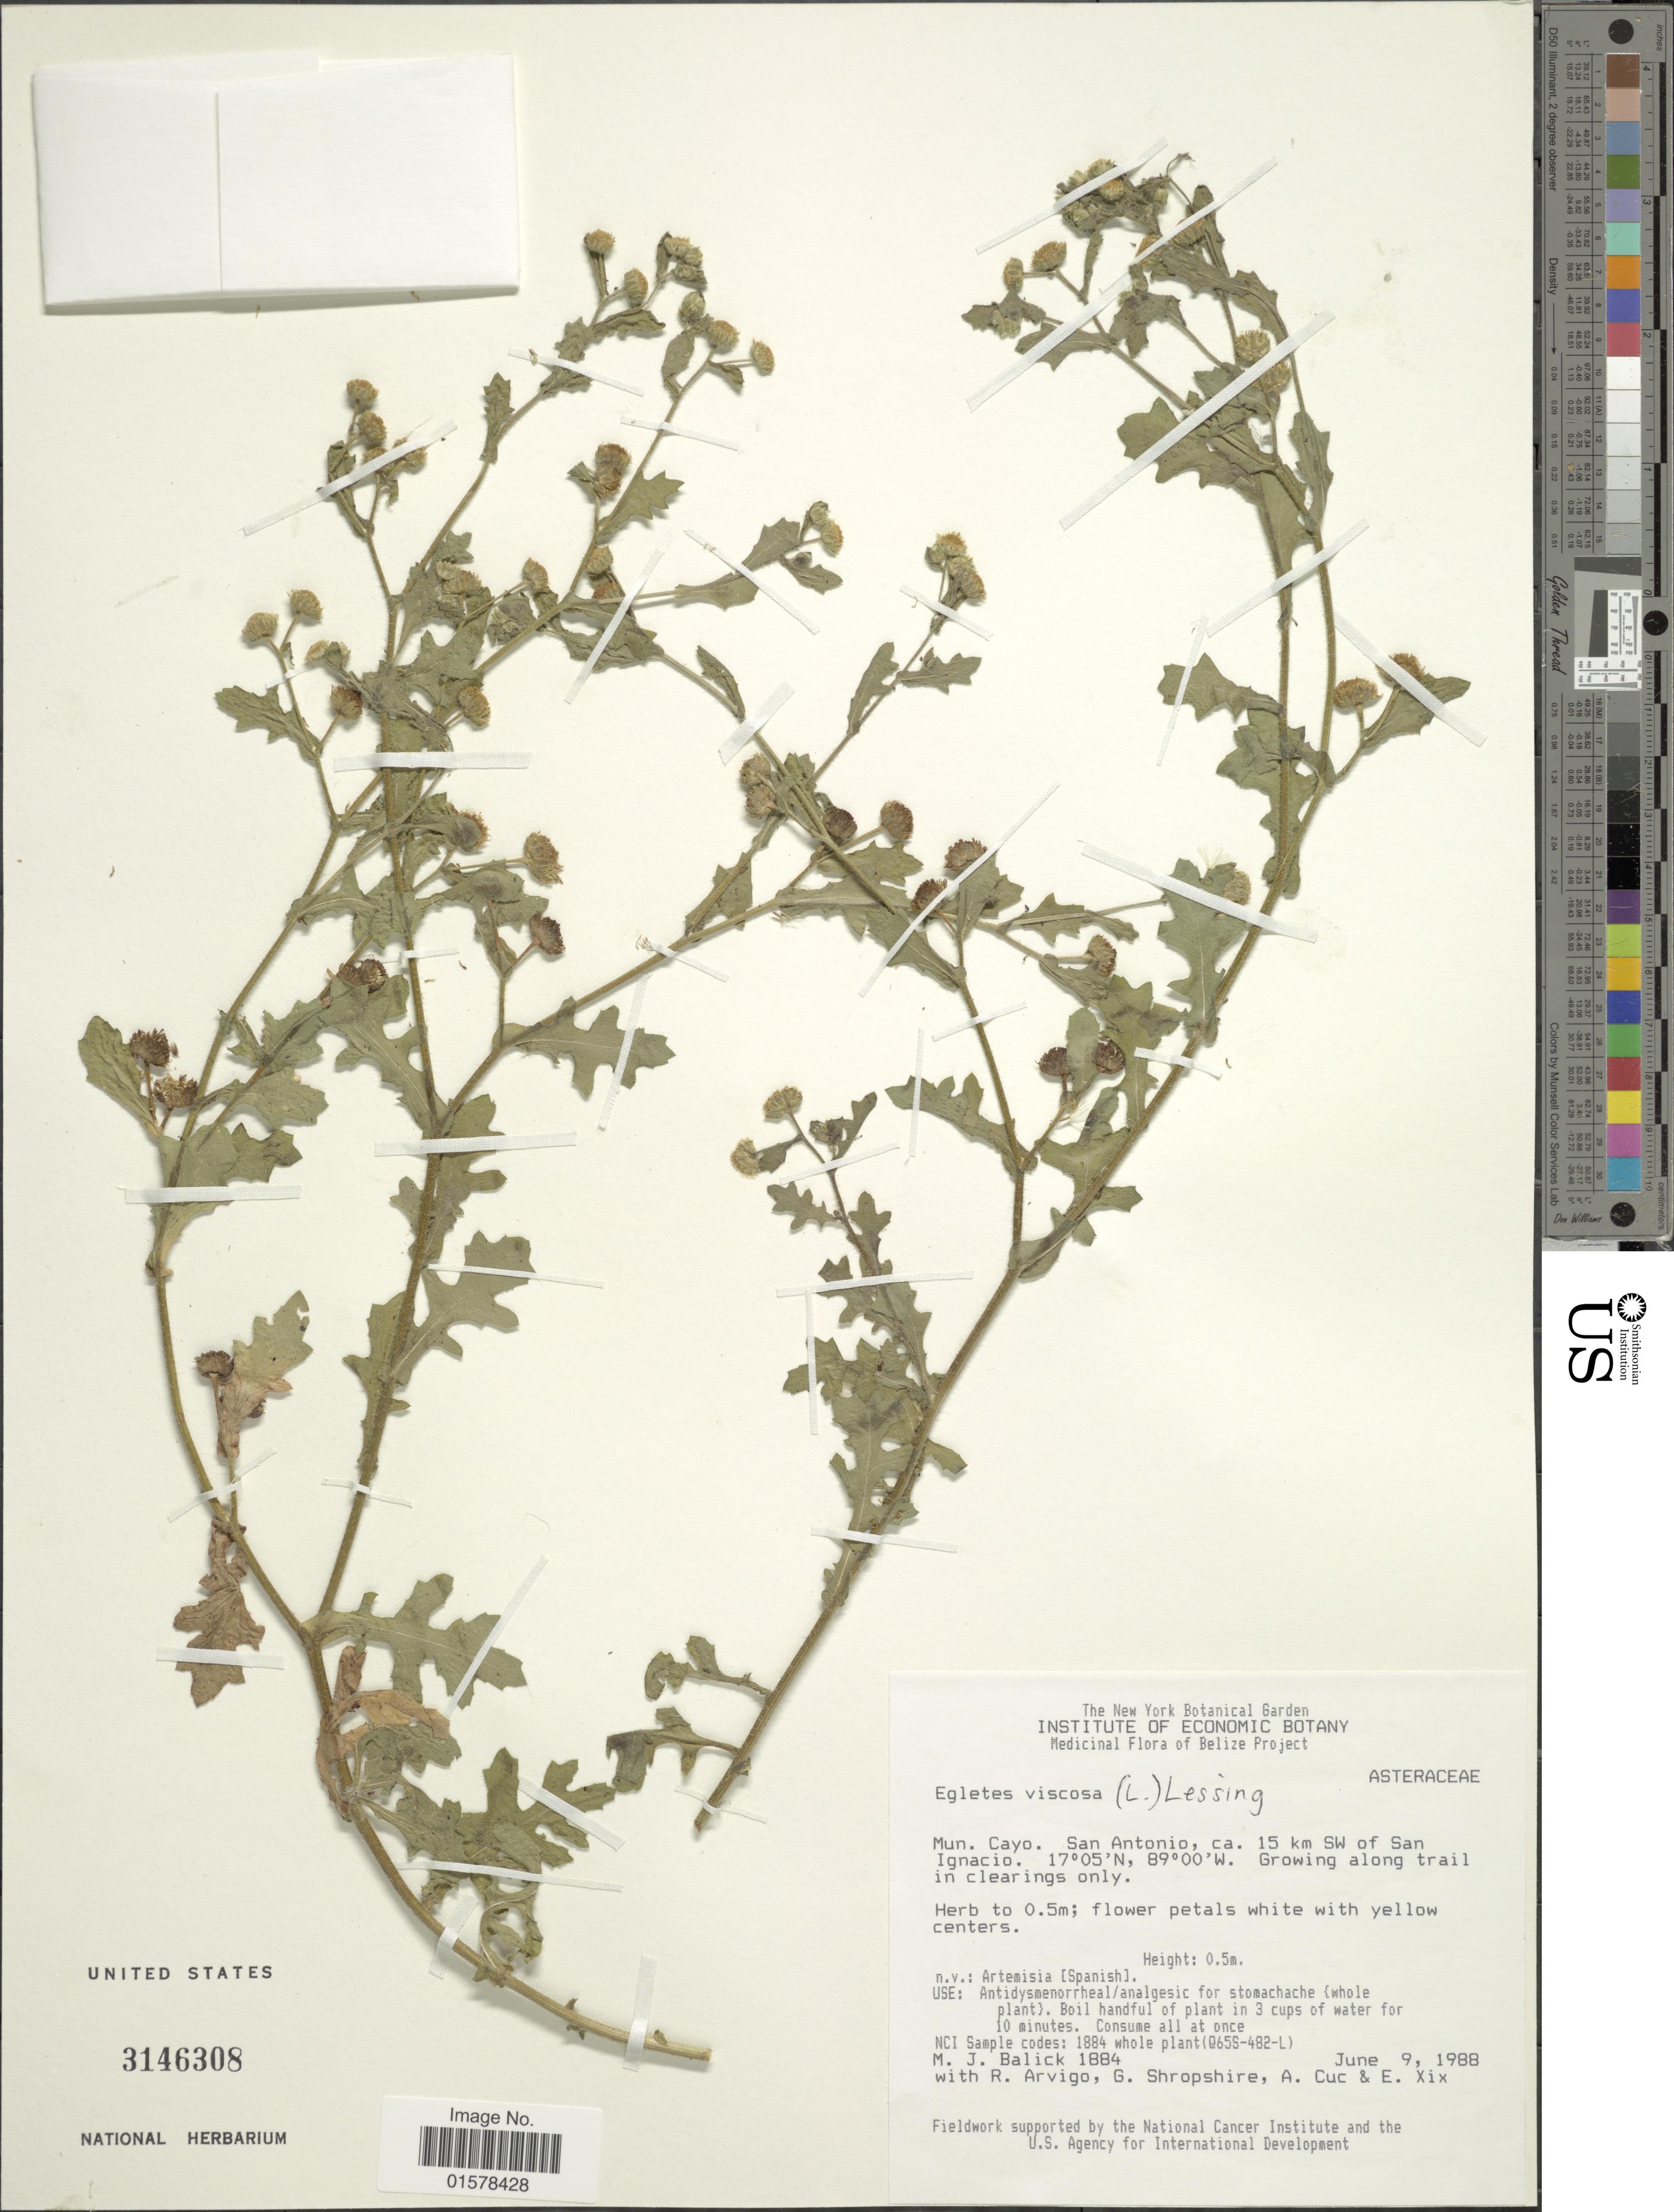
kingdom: Plantae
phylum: Tracheophyta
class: Magnoliopsida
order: Asterales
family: Asteraceae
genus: Egletes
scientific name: Egletes viscosa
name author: (L.) Less.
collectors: M. J. Balick, R. Arvigo, G. Shropshire, A. Cuc & E. Xix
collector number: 1884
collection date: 1988-06-09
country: Belize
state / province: Cayo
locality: Mun. Cayo. San Antonio, ca. 15 km SW of San Ignacio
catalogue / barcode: US 3146308